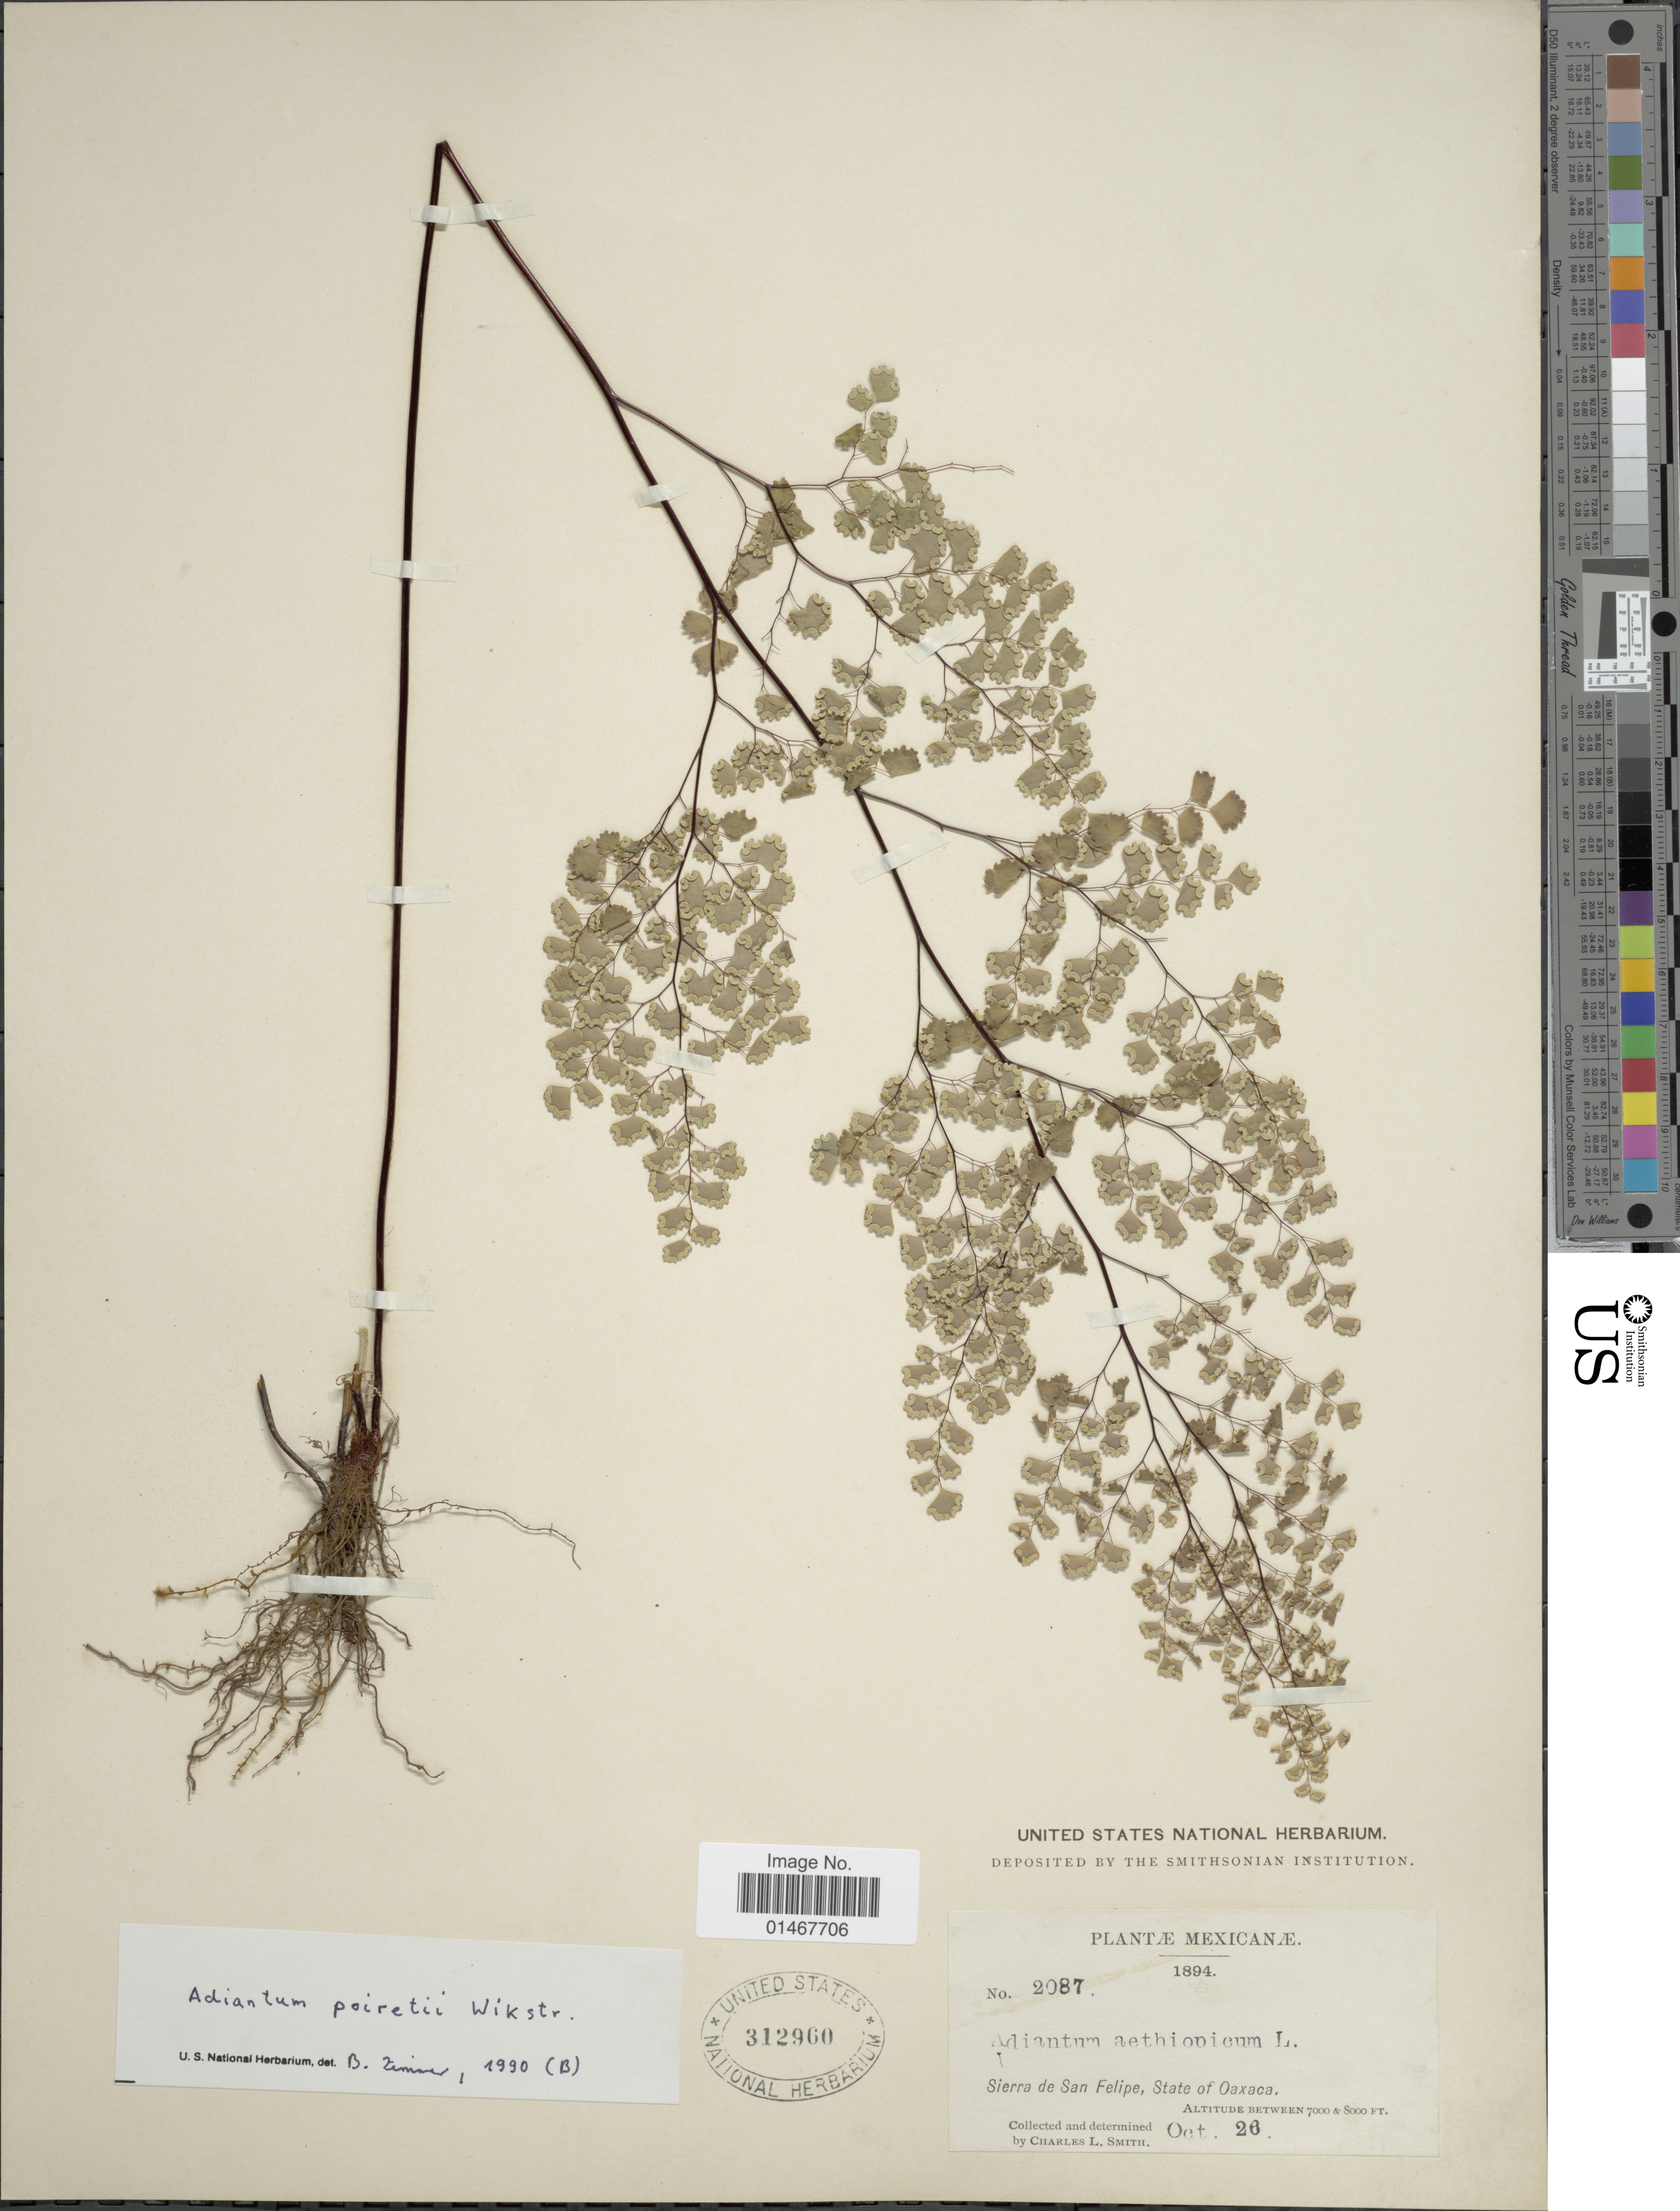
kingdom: Plantae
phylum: Tracheophyta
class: Polypodiopsida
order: Polypodiales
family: Pteridaceae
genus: Adiantum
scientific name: Adiantum poiretii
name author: Wikstr.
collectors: C. L. Smith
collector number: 2087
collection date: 1894-10-26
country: Mexico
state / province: Oaxaca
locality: Sierra de San Felipe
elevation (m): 2134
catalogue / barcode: US 312960